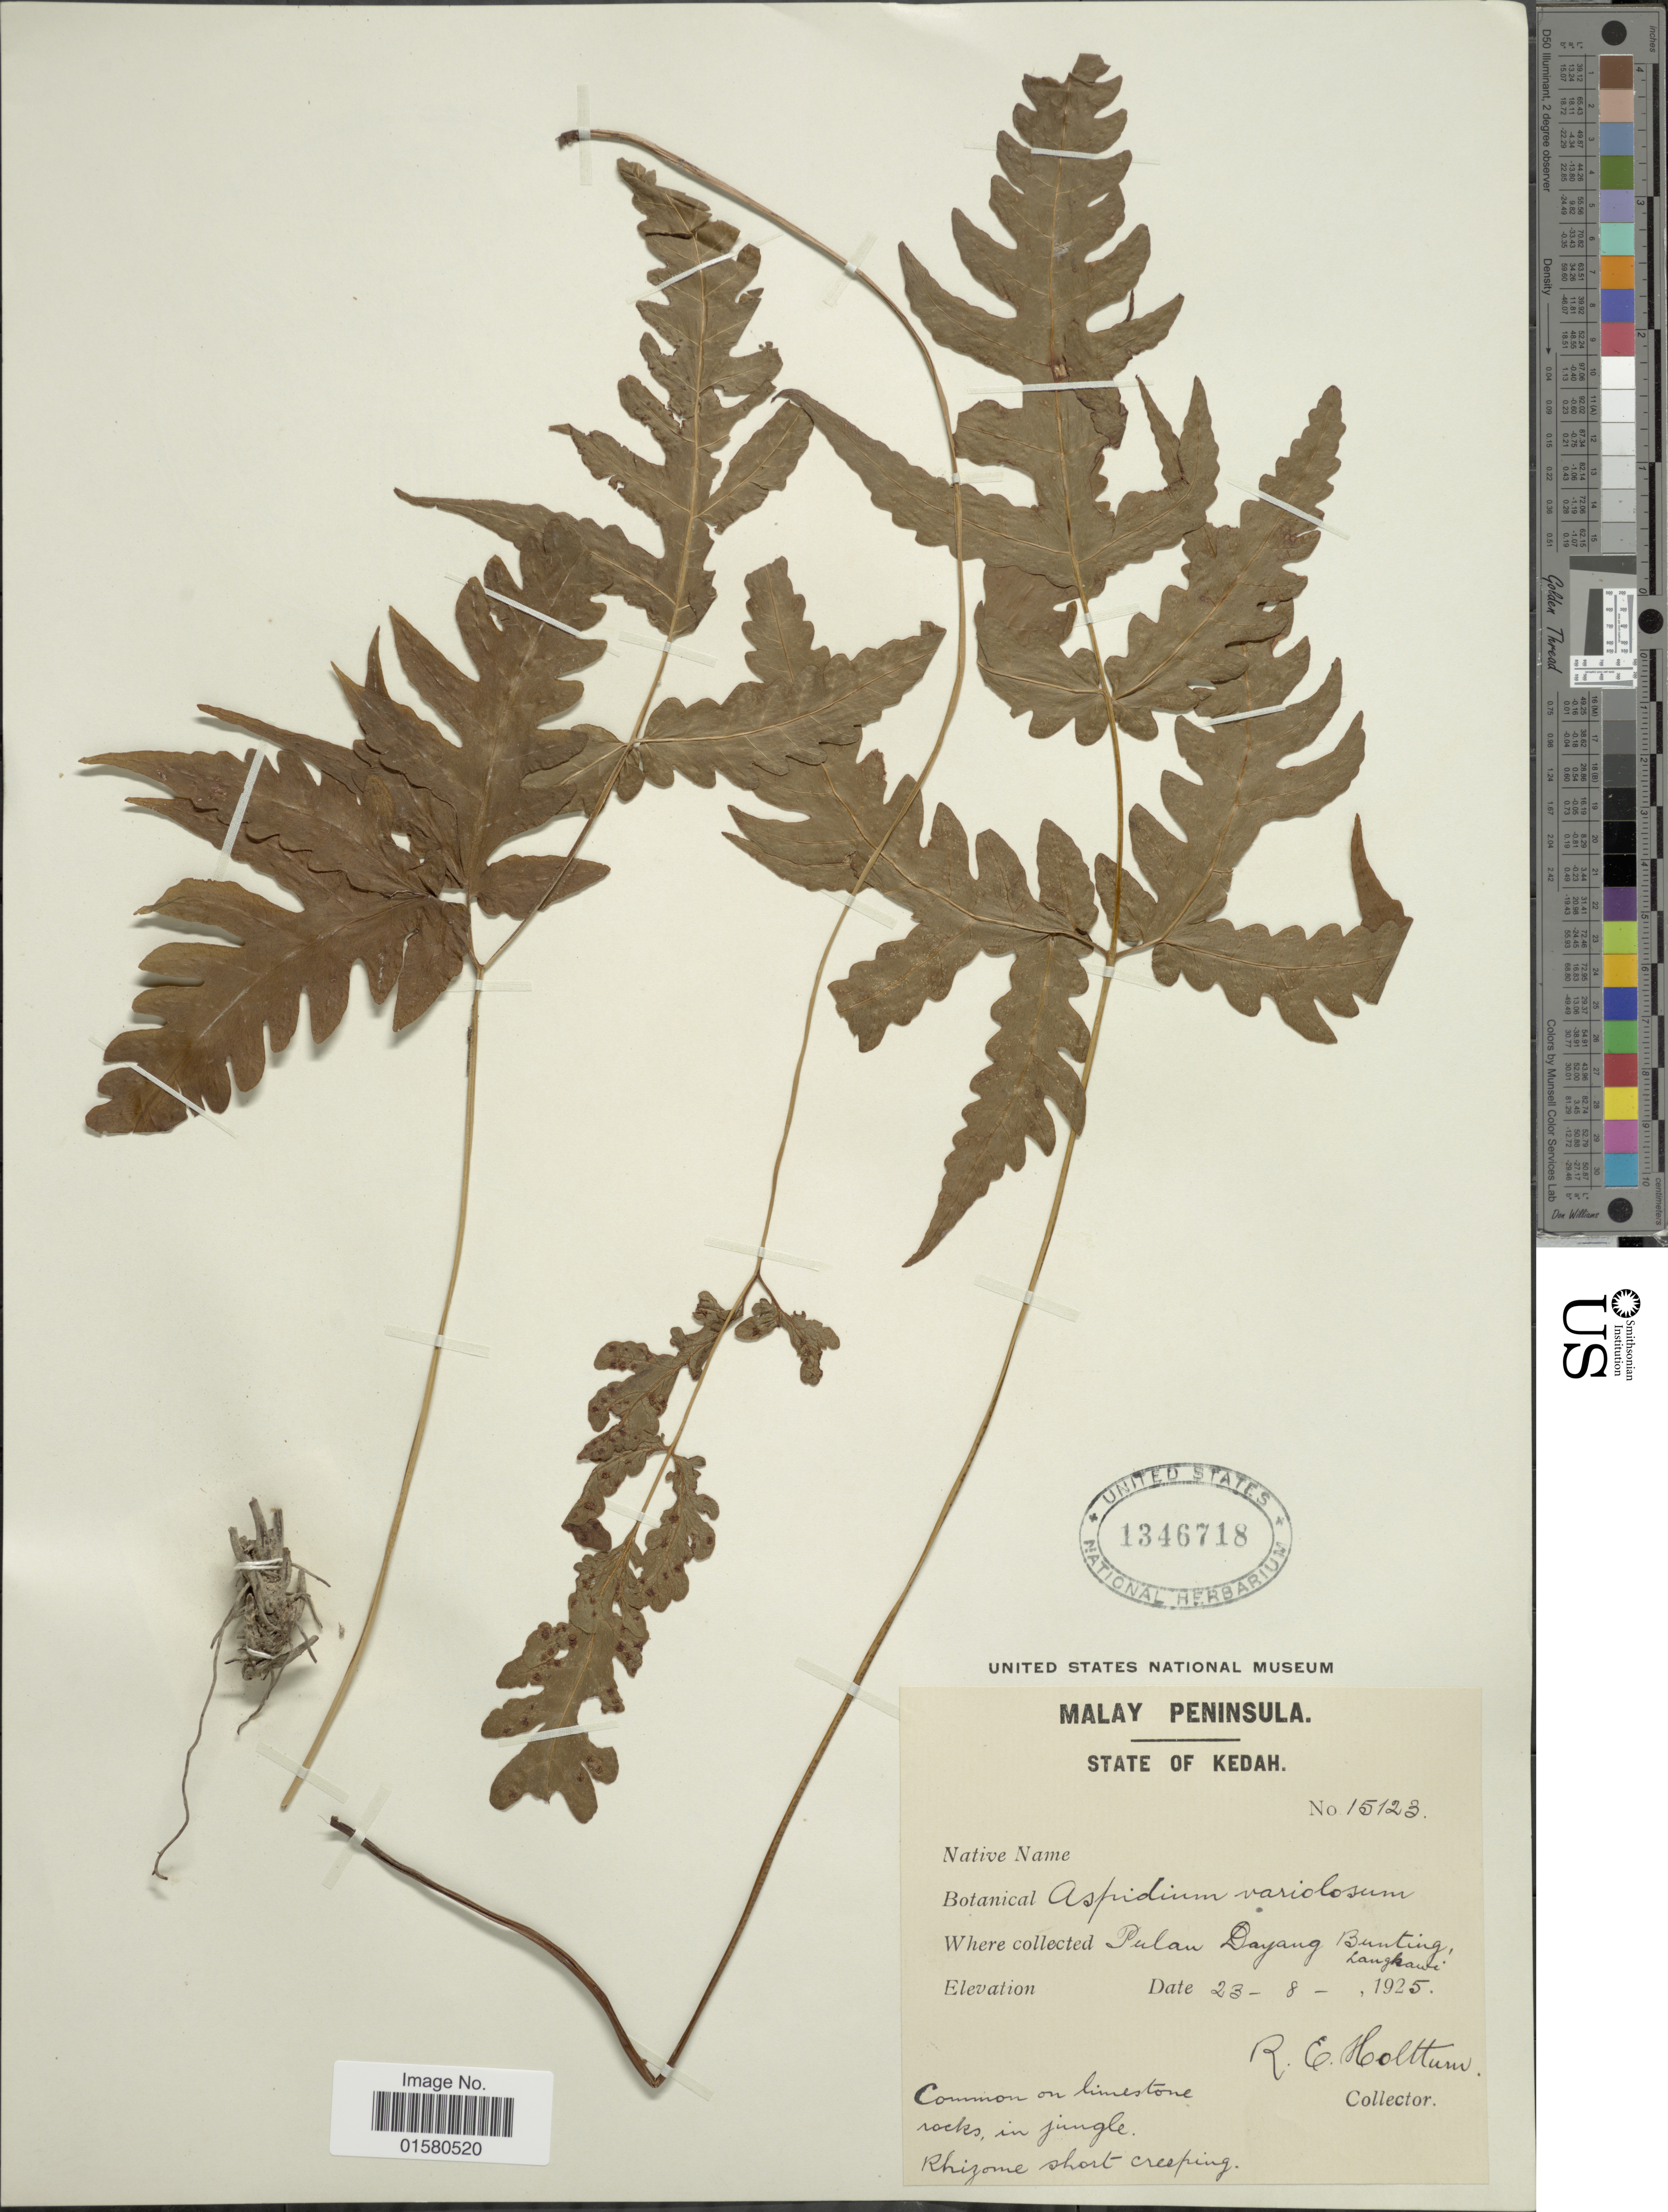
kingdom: Plantae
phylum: Tracheophyta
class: Polypodiopsida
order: Polypodiales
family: Tectariaceae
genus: Tectaria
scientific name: Tectaria variolosa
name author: (Wall. ex Hook.) C. Chr.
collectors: R. E. Holttum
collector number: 15123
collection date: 1925-08-23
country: Malaysia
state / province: Kedah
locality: State of Kedah, Pulan Dayang Bunting, Langkawi [interpreted]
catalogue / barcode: US 1346718